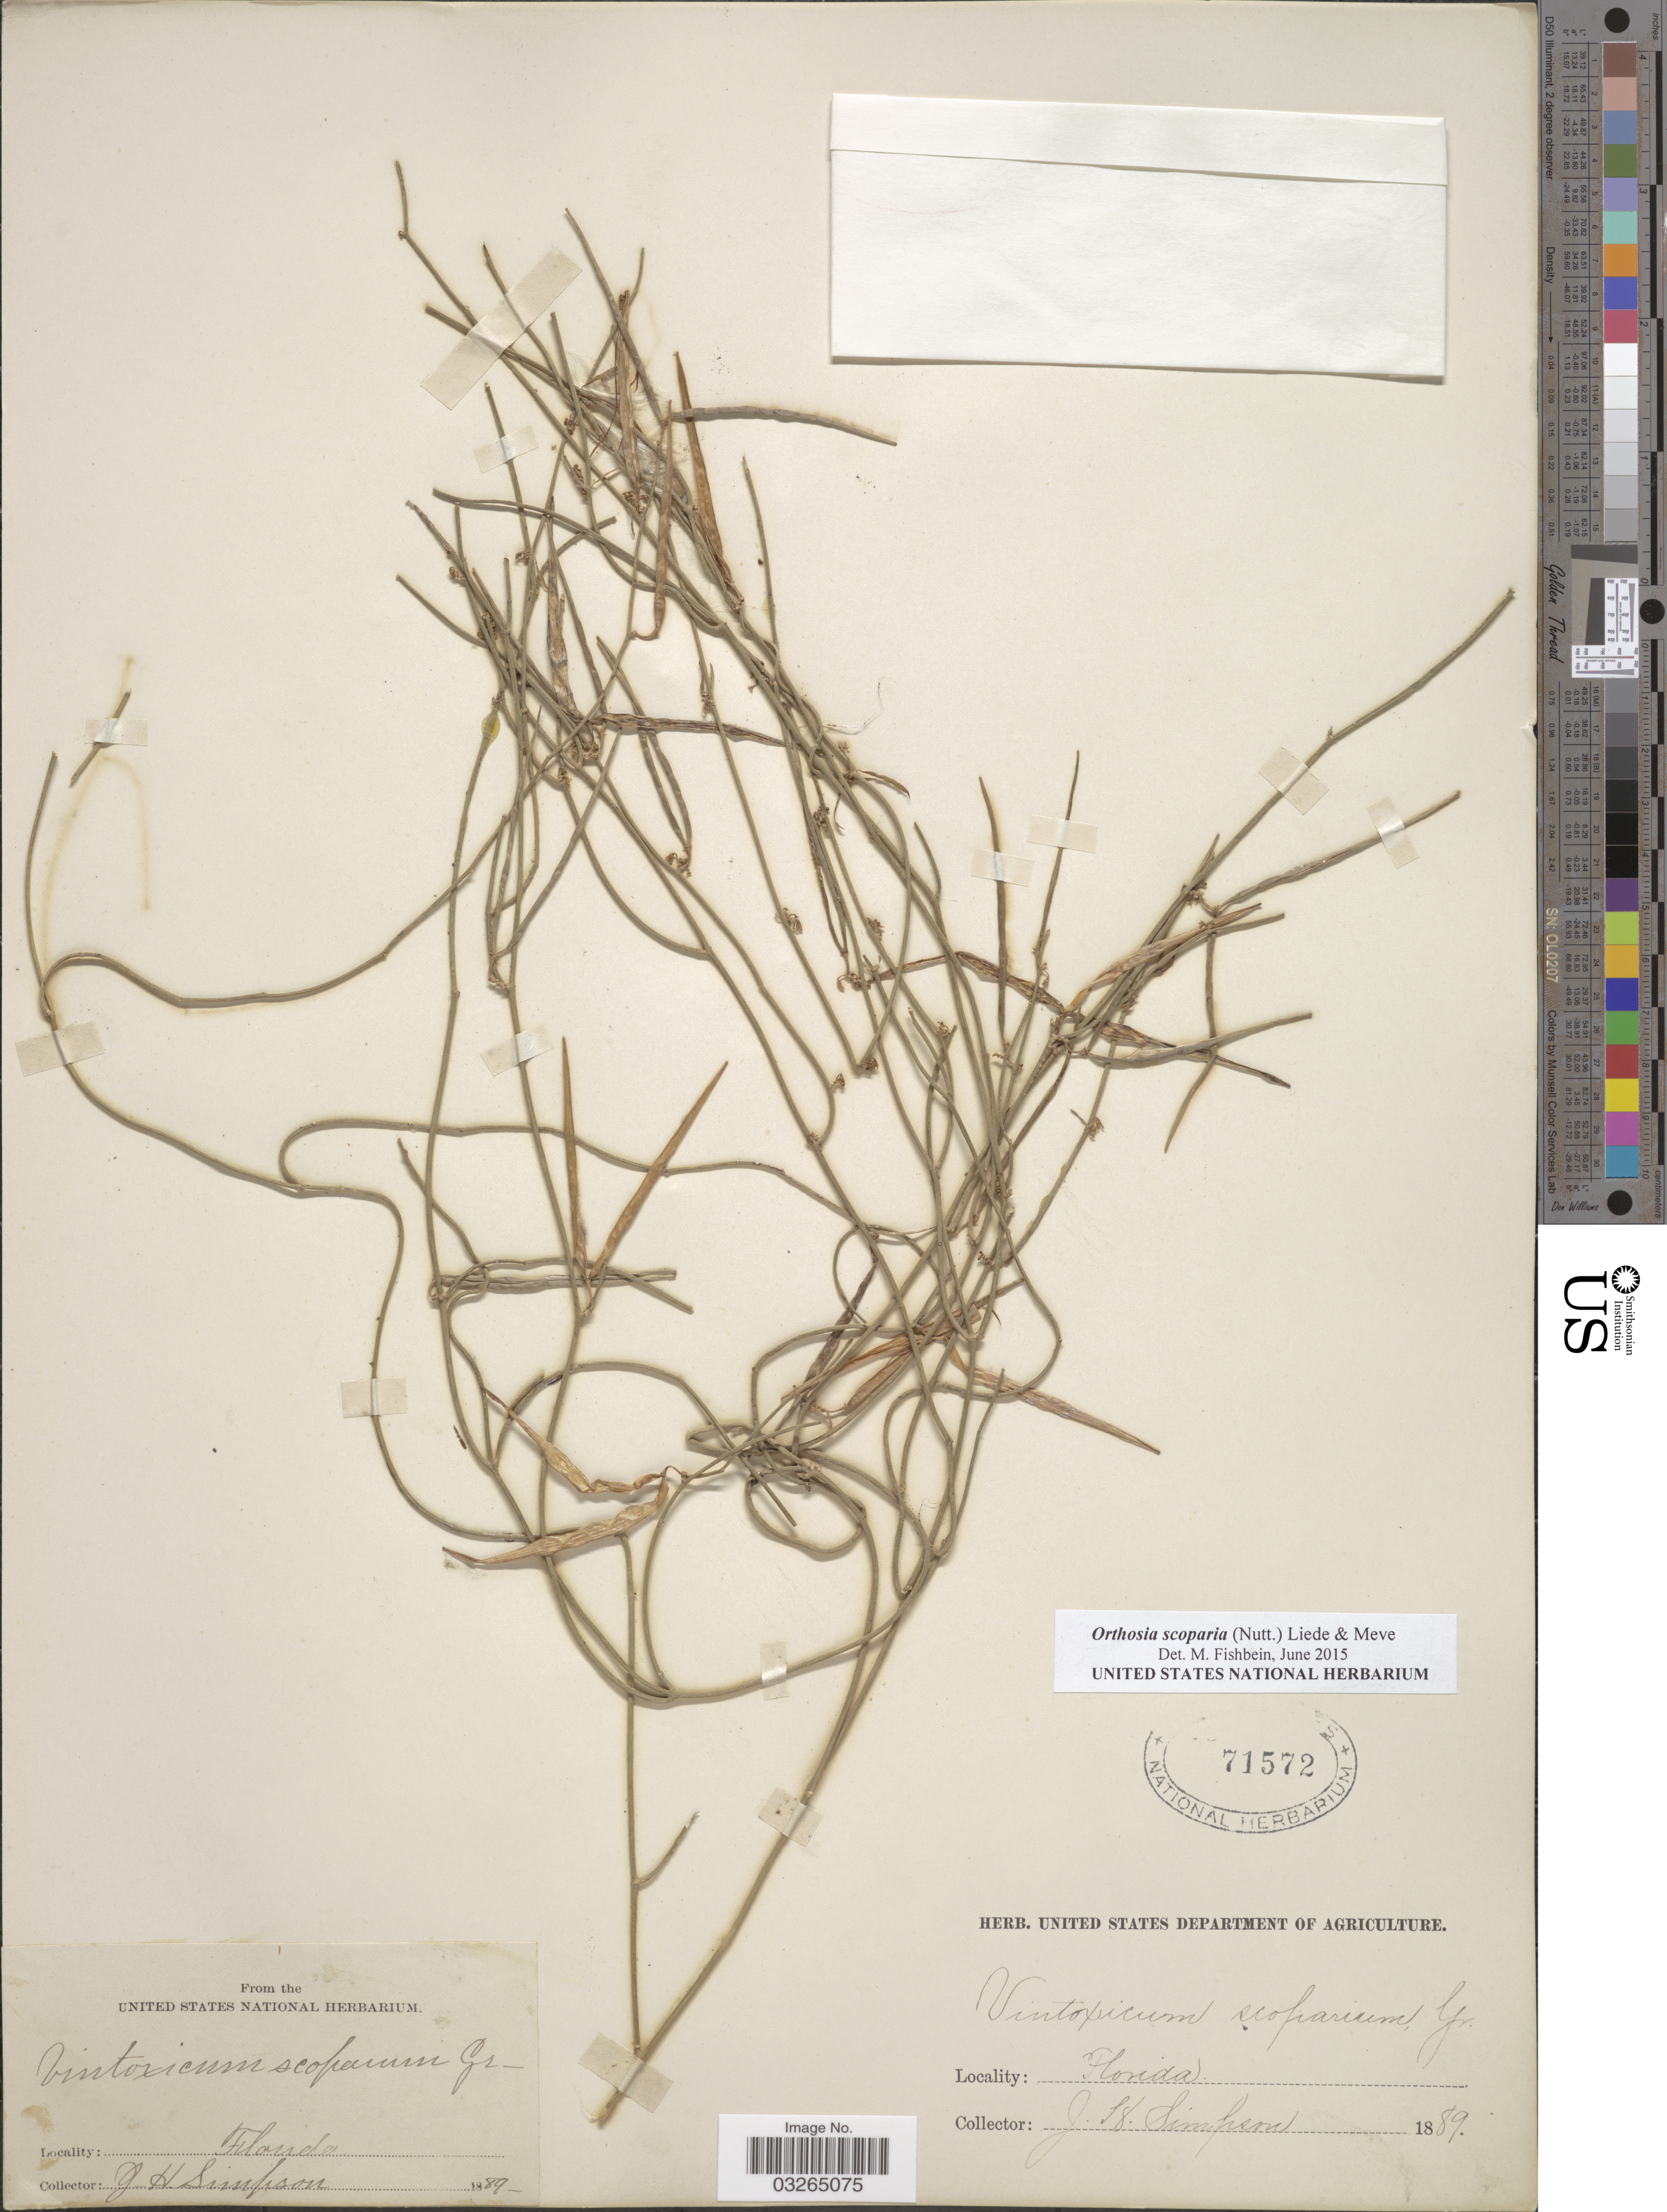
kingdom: Plantae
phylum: Tracheophyta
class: Magnoliopsida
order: Gentianales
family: Apocynaceae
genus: Orthosia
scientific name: Orthosia scoparia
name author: (Nutt.) Liede & Meve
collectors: J. H. Simpson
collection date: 1889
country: United States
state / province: Florida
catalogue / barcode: US 71572